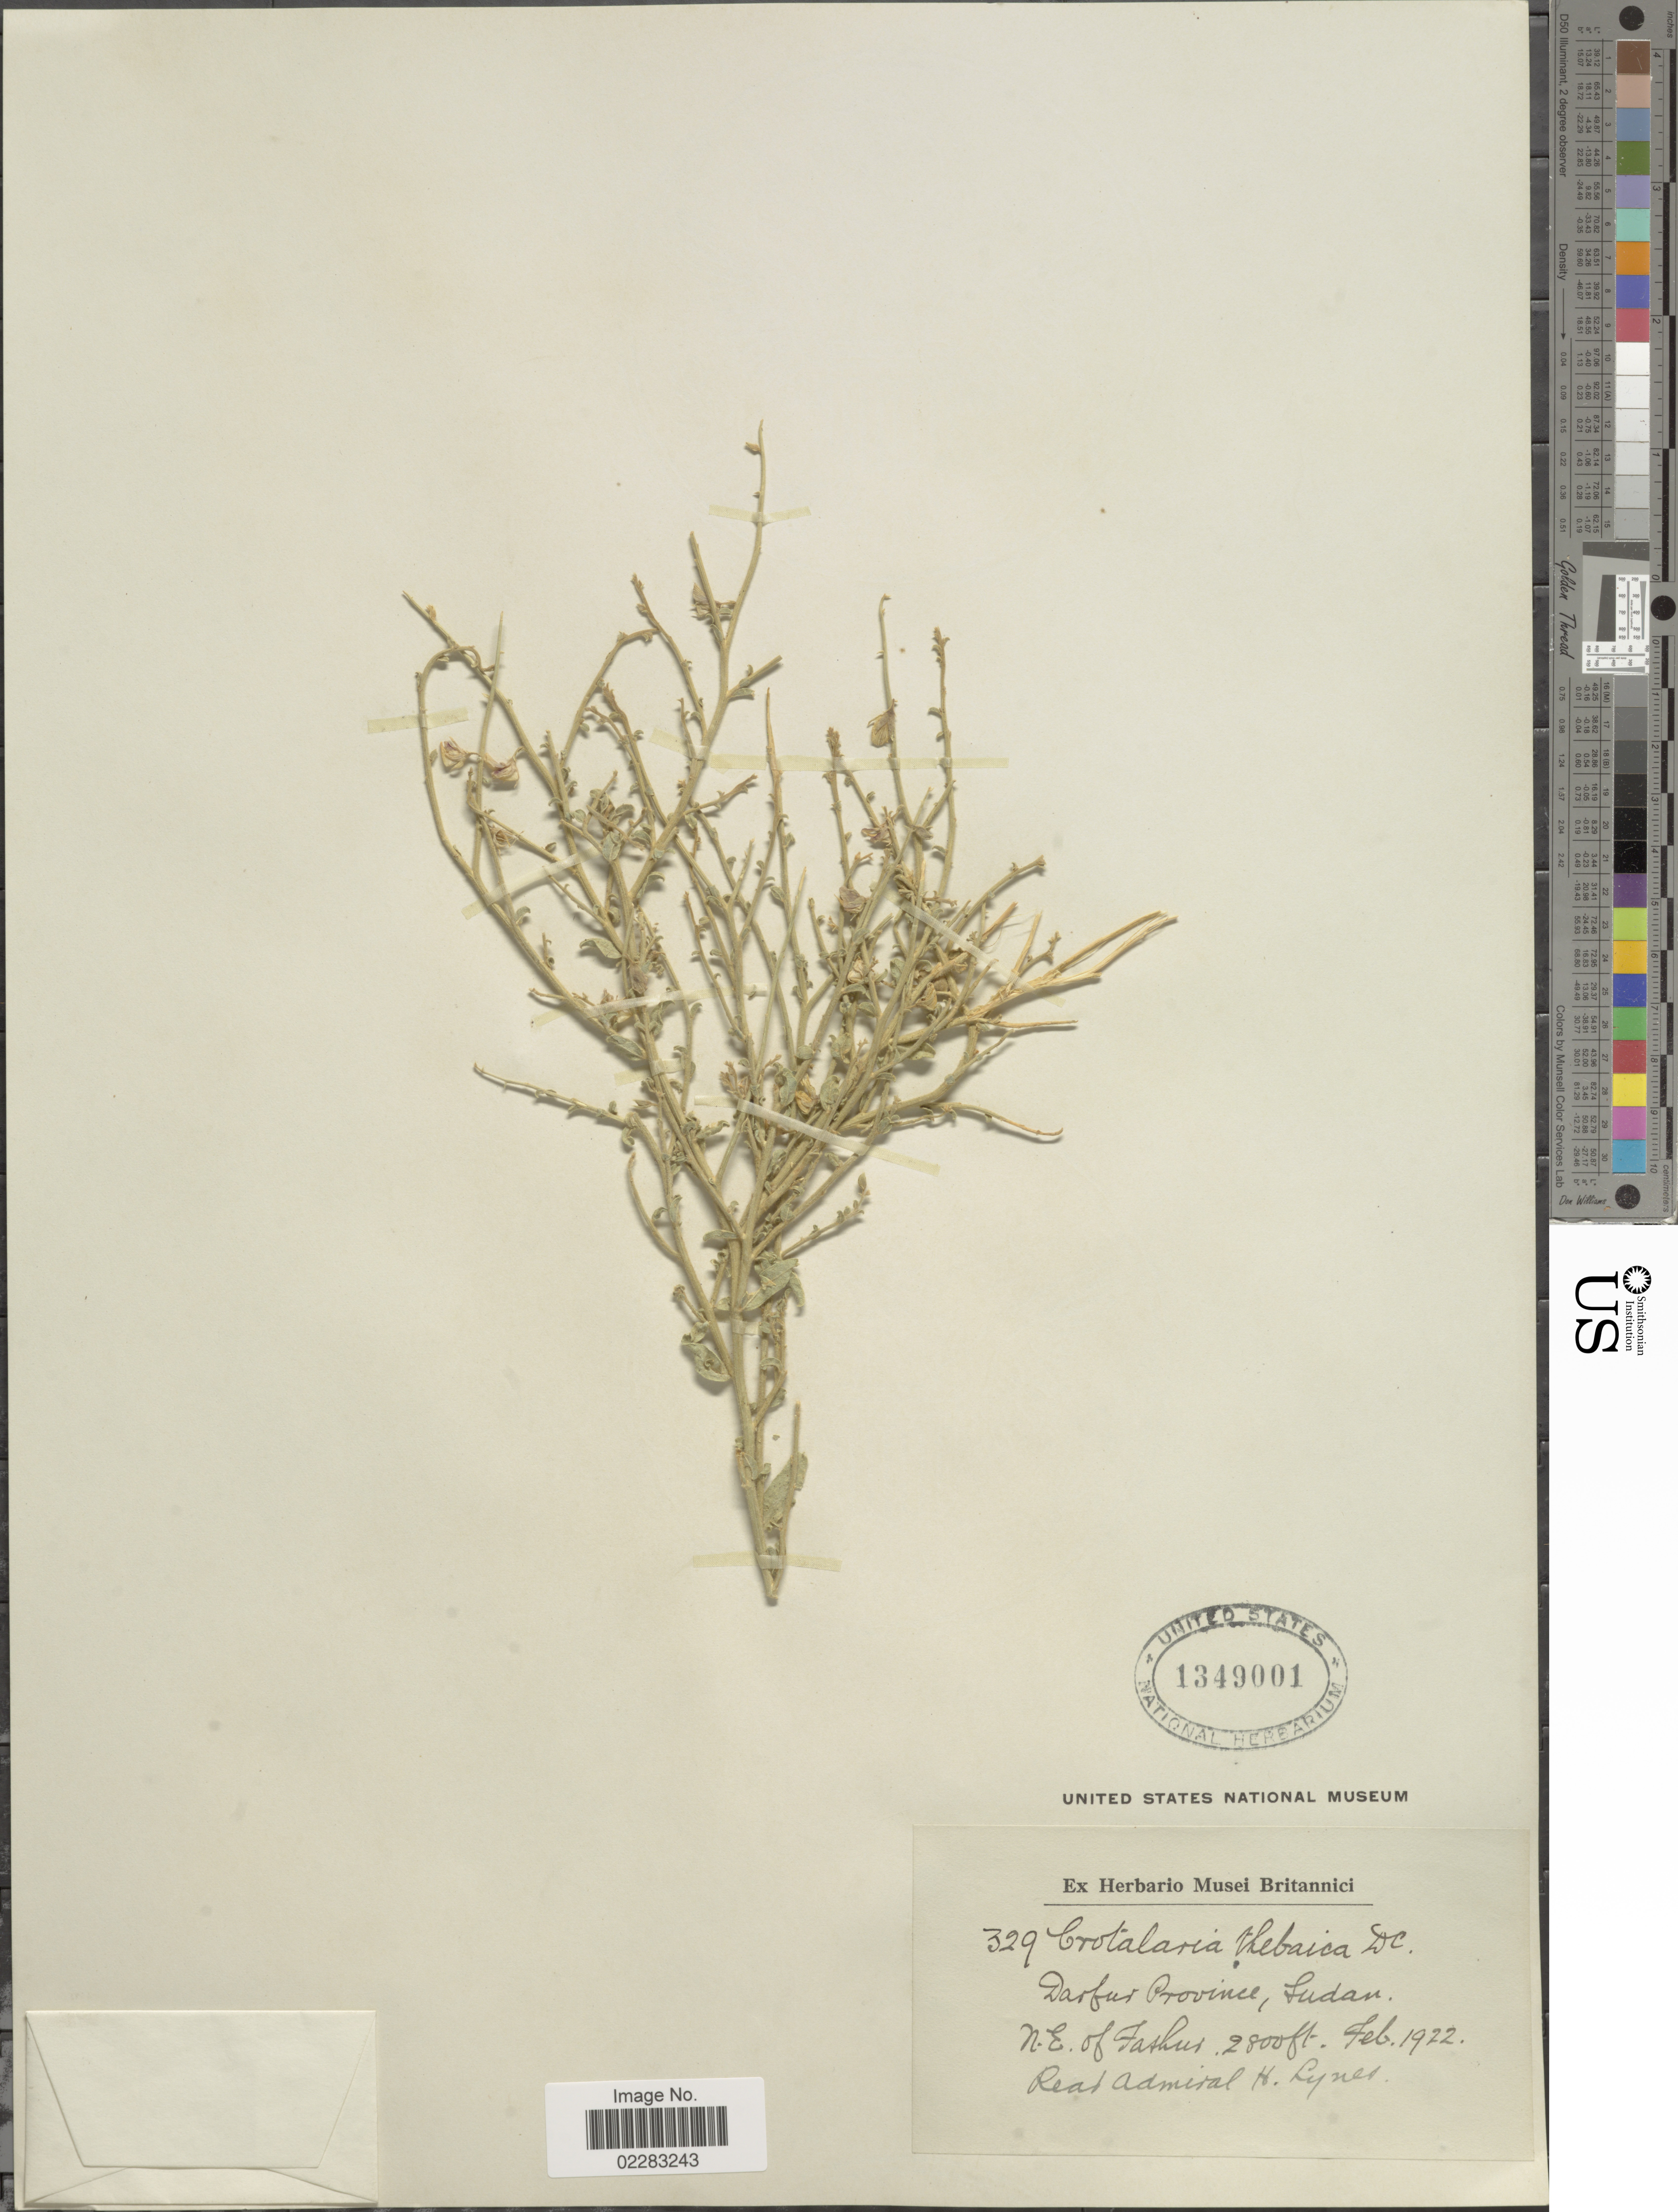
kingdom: Plantae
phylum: Tracheophyta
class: Magnoliopsida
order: Fabales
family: Fabaceae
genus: Crotalaria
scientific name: Crotalaria thebaica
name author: (Delile) DC.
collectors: H. Lynes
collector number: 329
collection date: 1922-02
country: Sudan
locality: Darfur Province, N.E. of Fashur.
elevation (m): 853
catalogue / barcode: US 1349001